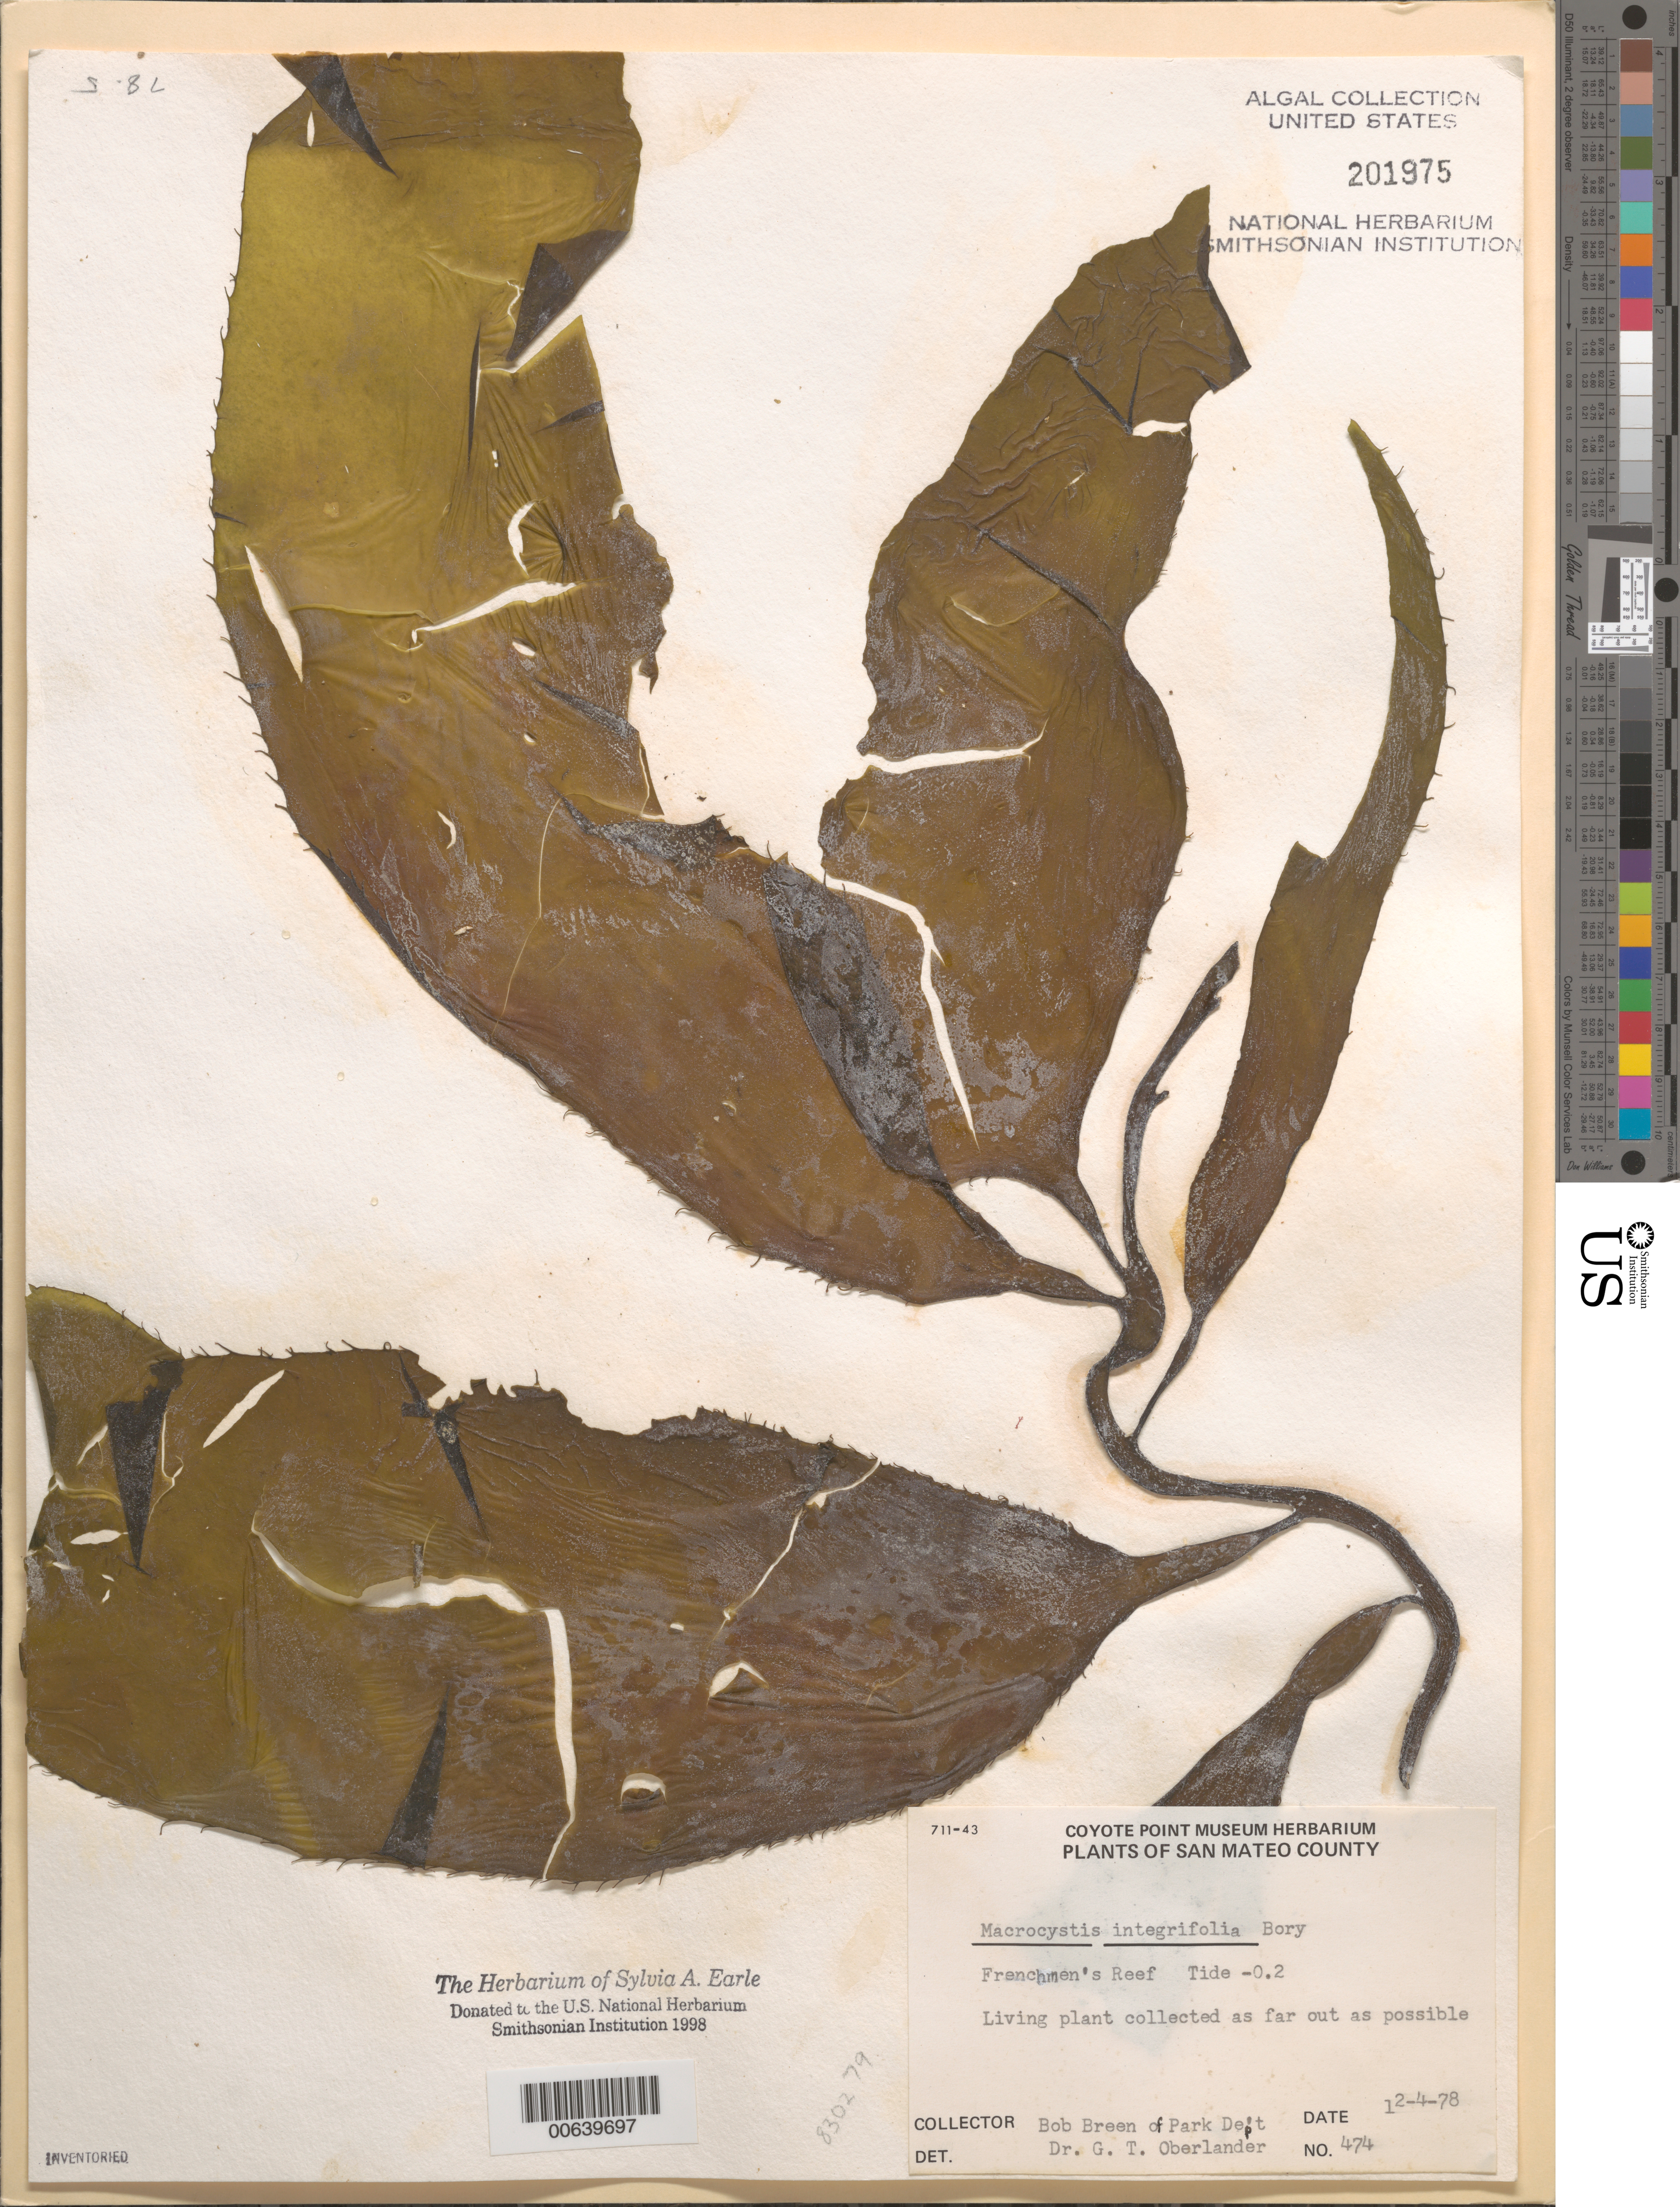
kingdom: Chromista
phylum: Ochrophyta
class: Phaeophyceae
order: Laminariales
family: Laminariaceae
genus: Macrocystis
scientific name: Macrocystis pyrifera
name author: (L.) C. Agardh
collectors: R. Breen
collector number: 474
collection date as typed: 04 Dec 1978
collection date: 1978-12-04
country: United States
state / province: California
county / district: San Mateo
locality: Frenchmens Reef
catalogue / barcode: US 201975